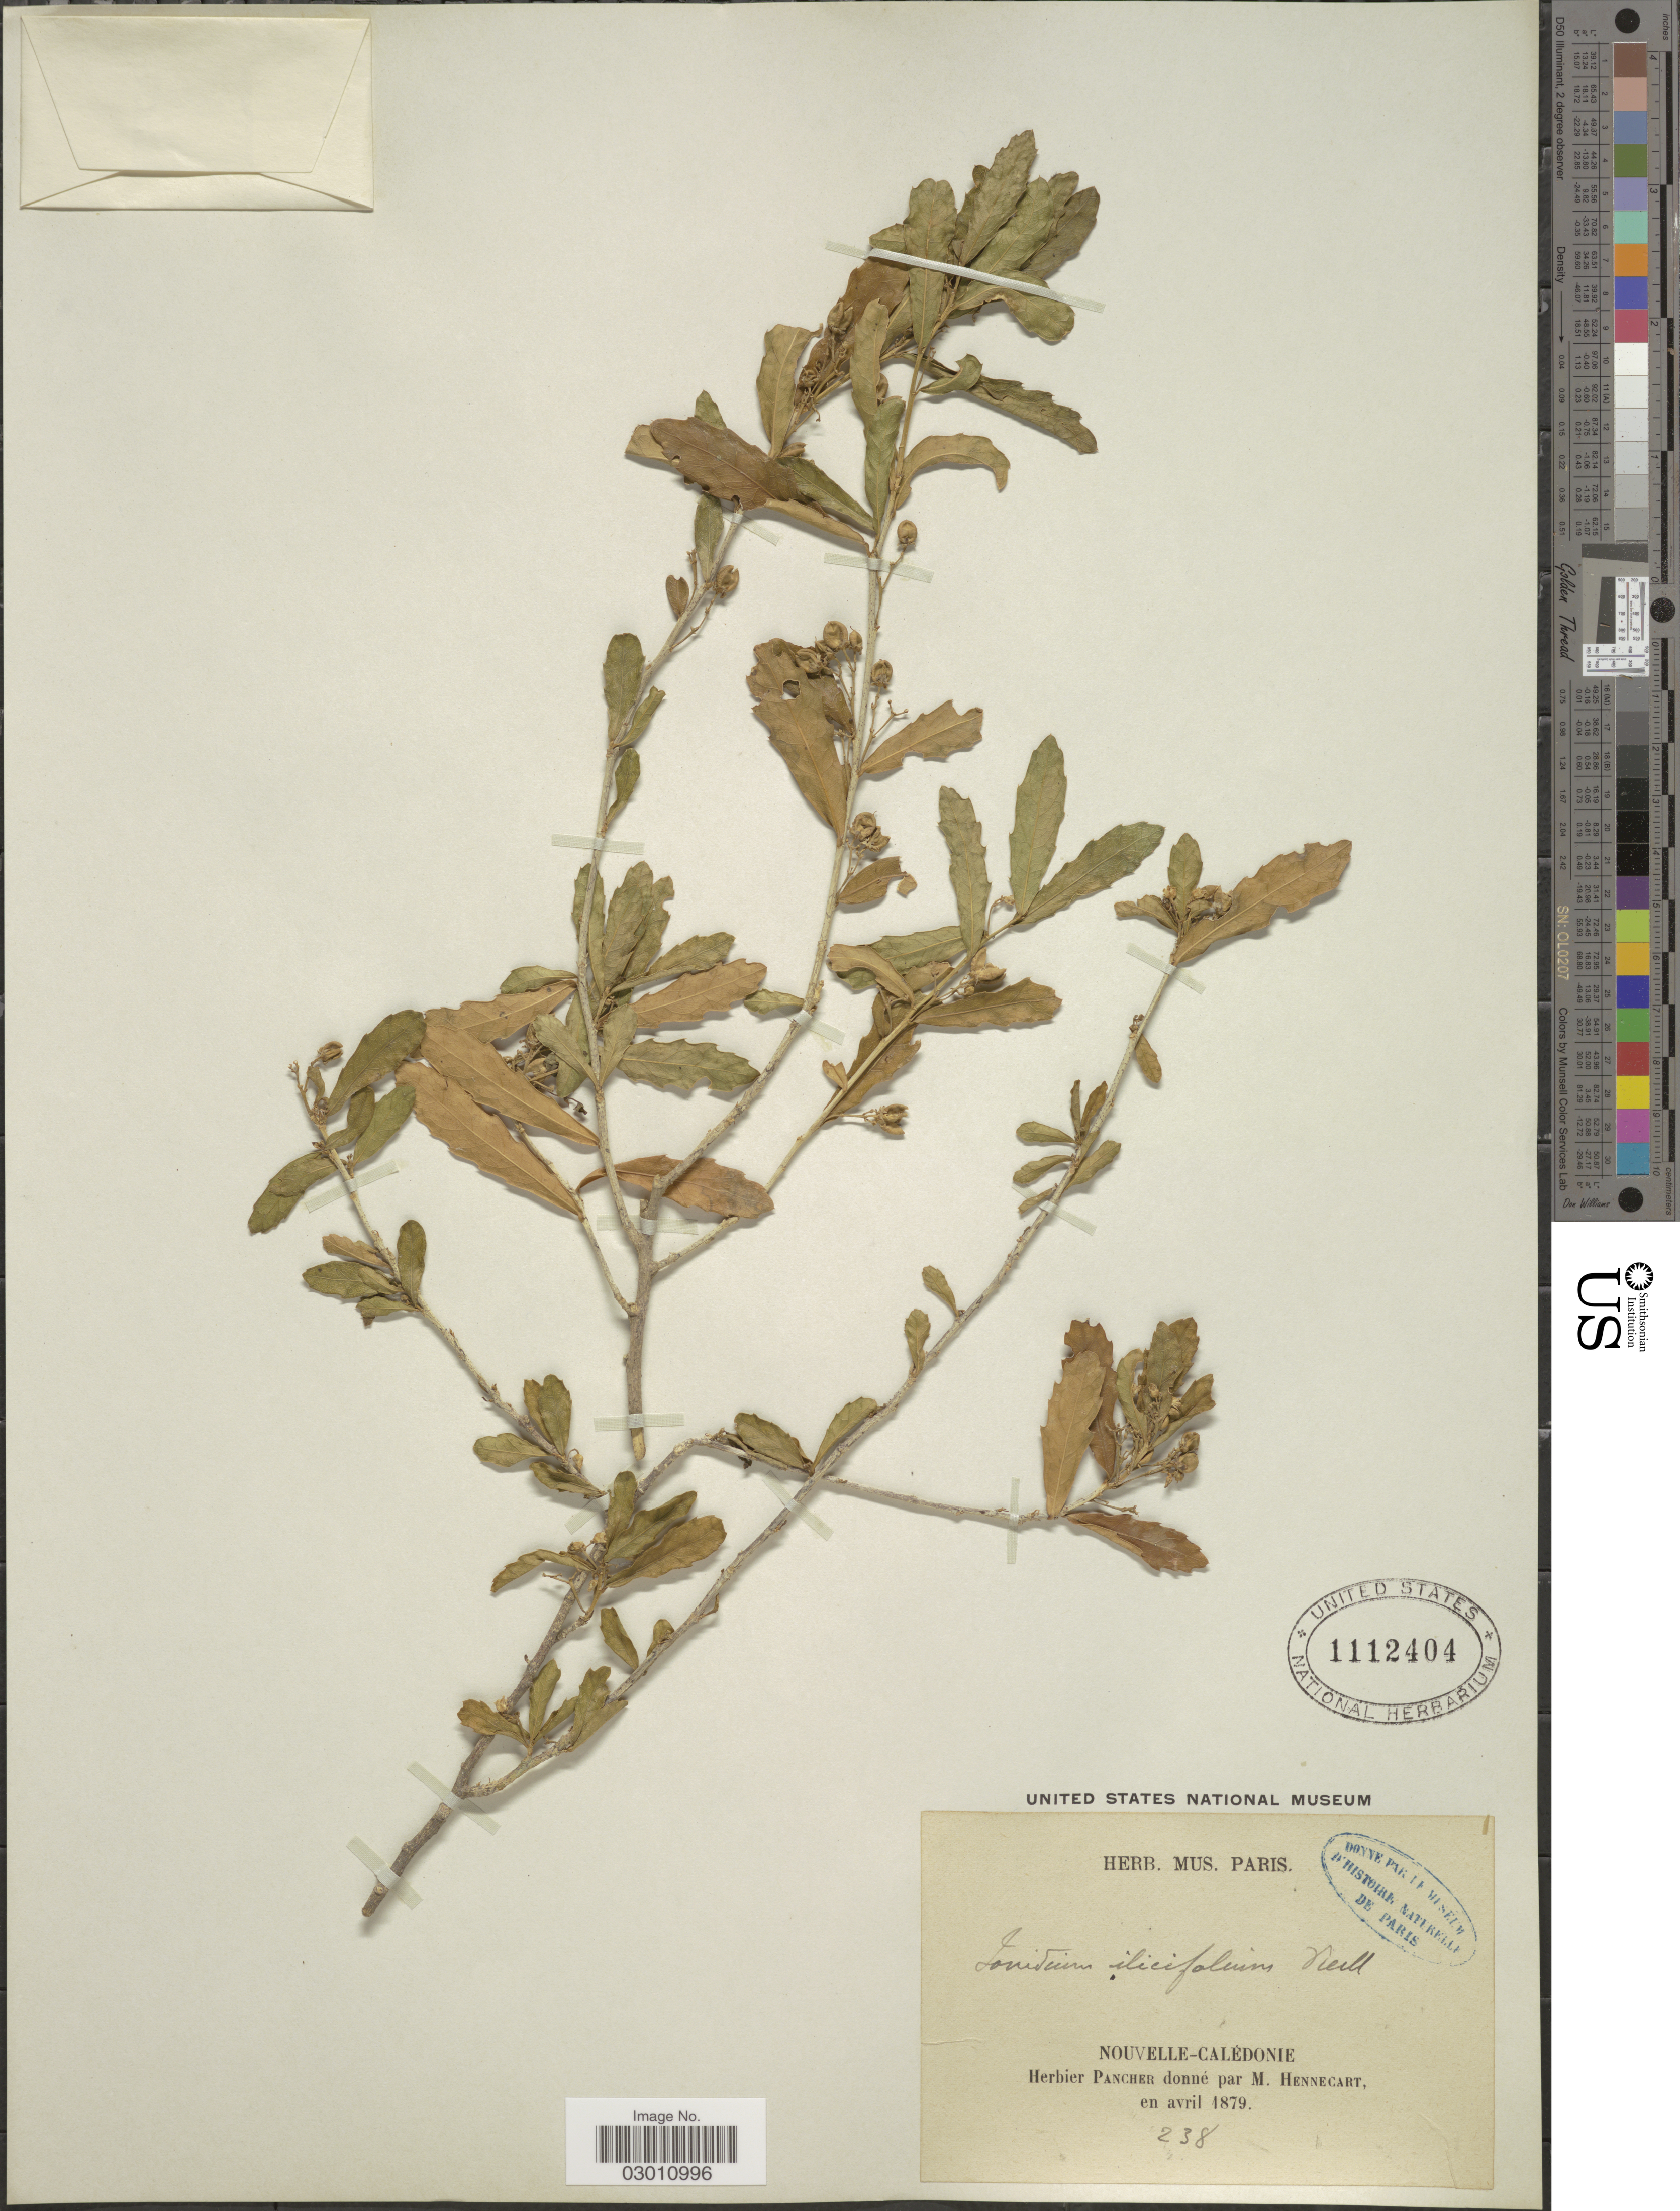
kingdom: Plantae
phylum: Tracheophyta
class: Magnoliopsida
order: Malpighiales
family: Violaceae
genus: Hybanthus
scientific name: Hybanthus caledonicus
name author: (Turcz.) Cretz.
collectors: Ex herb. Pancher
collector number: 238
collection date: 1879-04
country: New Caledonia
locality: Nouvelle-Calédonie.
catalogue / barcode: US 1112404